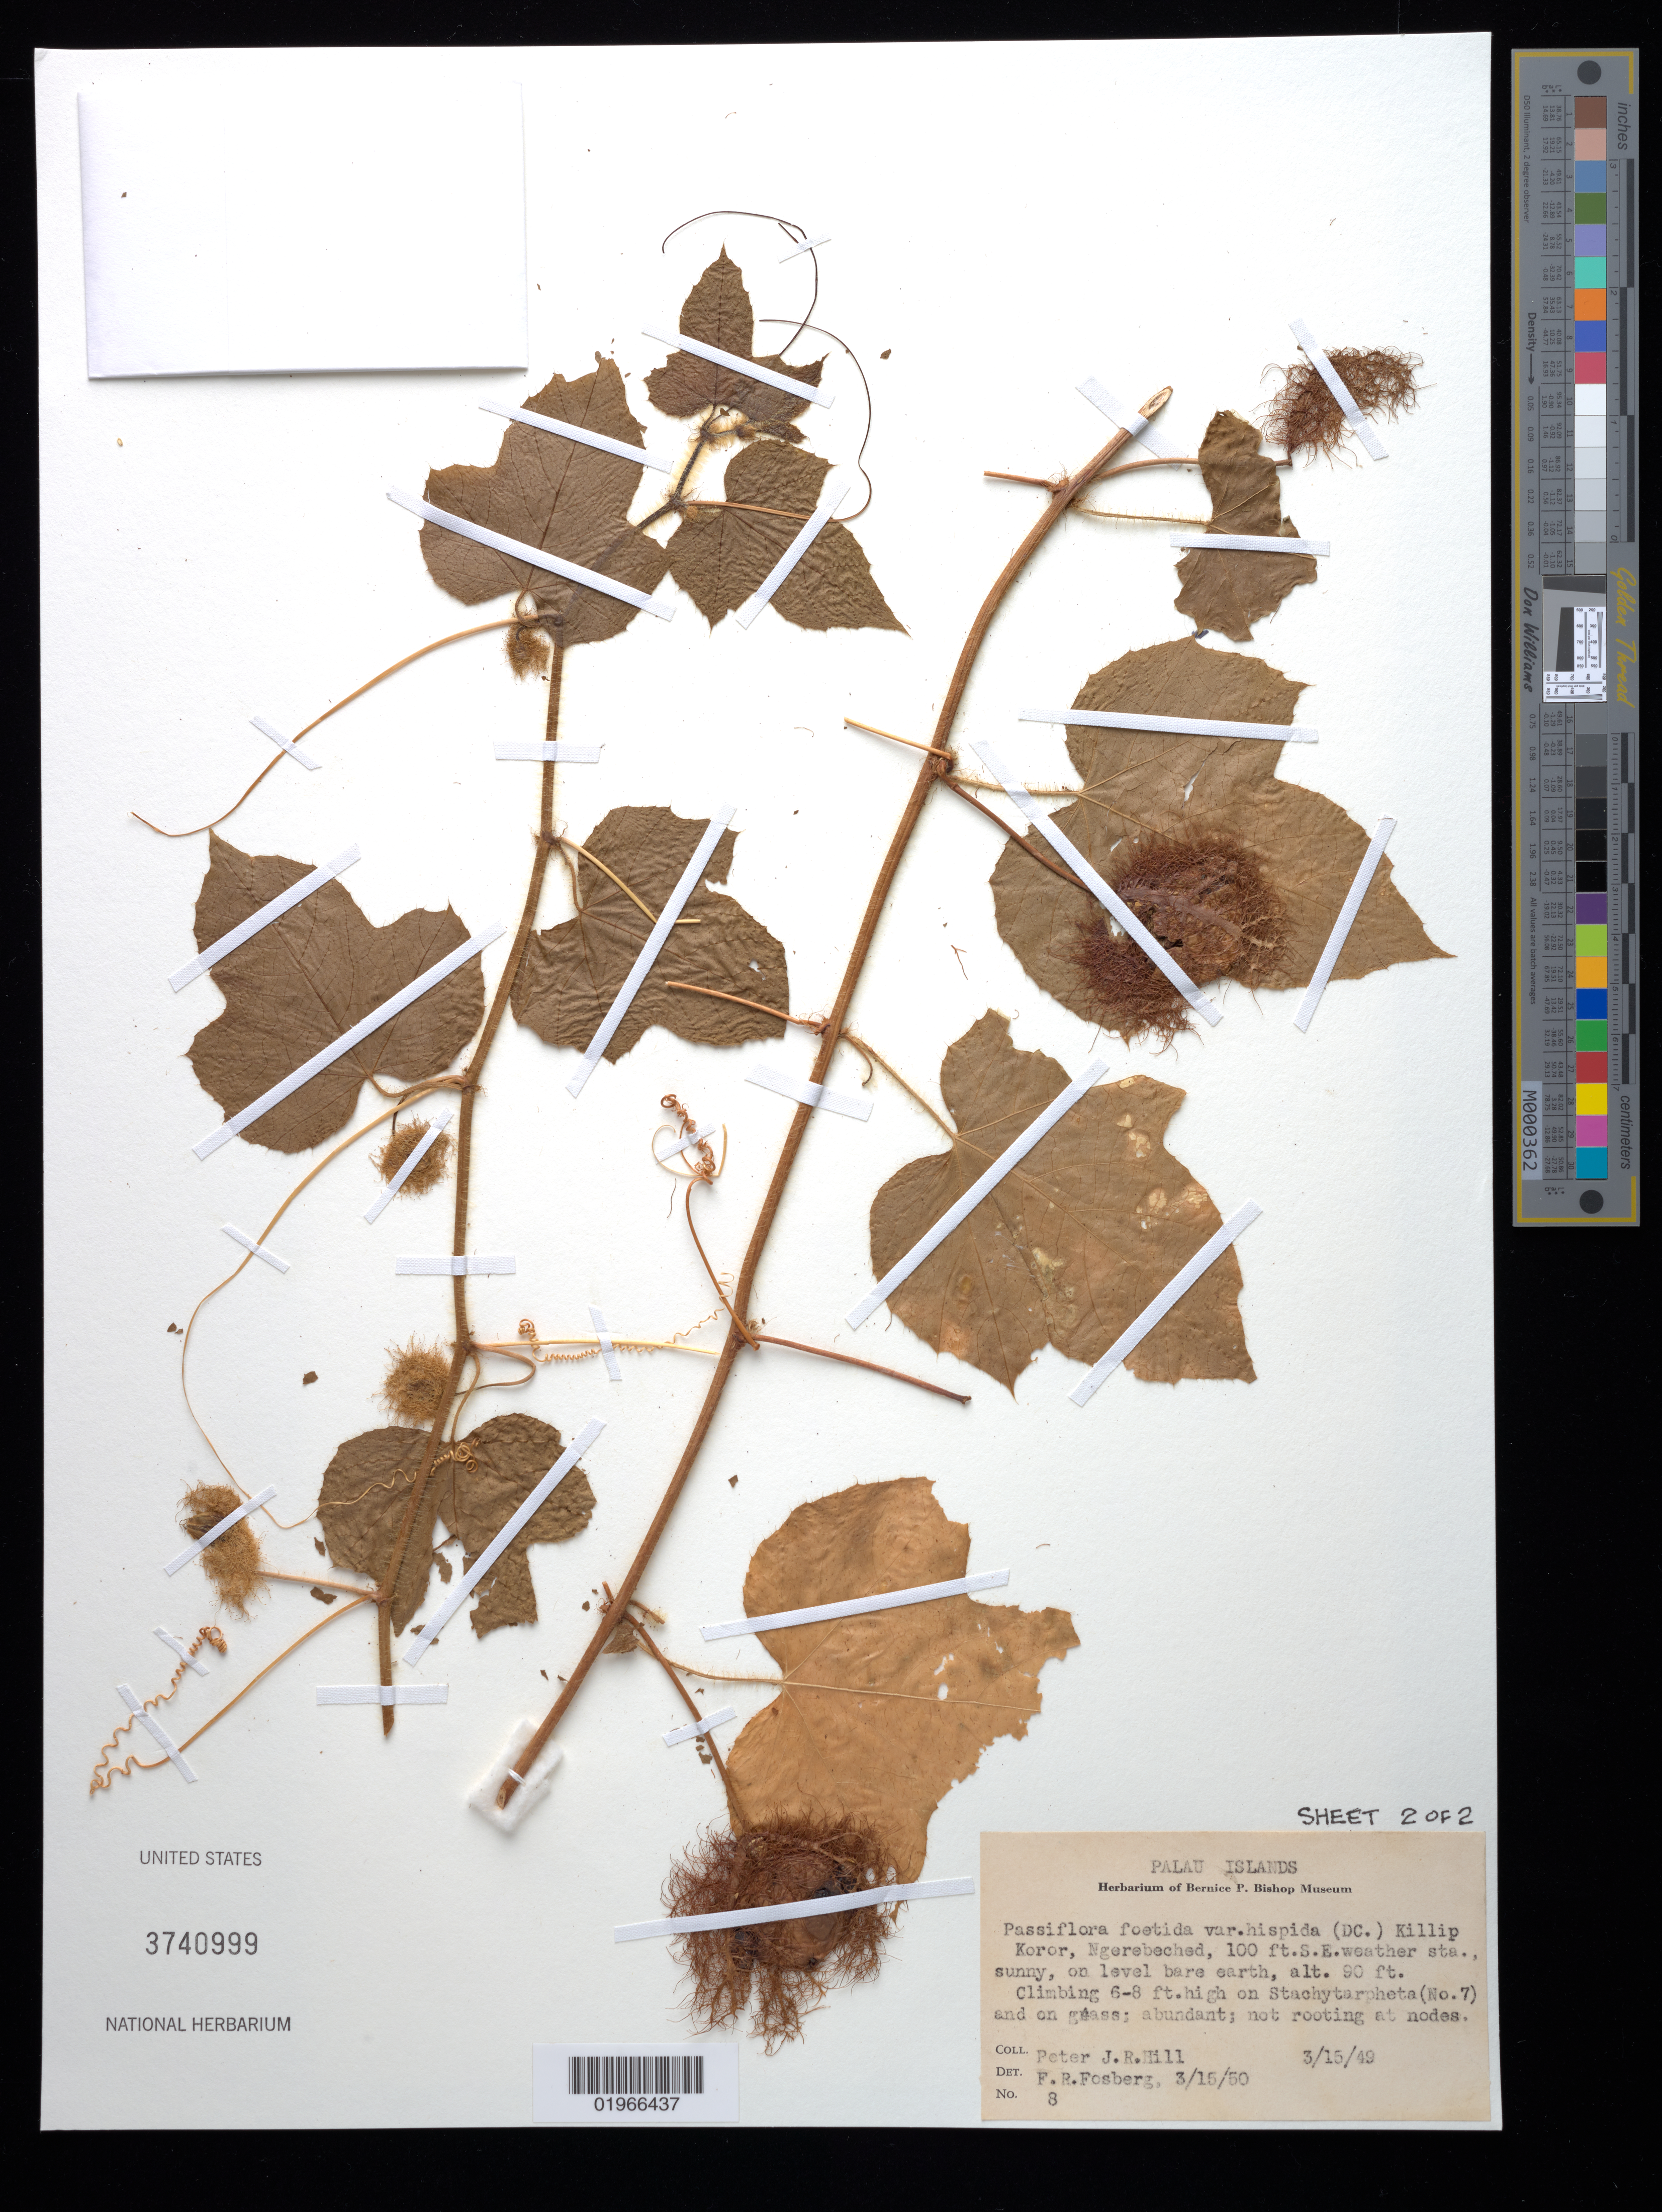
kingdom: Plantae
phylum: Tracheophyta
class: Magnoliopsida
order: Malpighiales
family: Passifloraceae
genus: Passiflora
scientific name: Passiflora foetida var. hispida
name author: (DC. ex Triana & Planch.) Killip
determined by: Fosberg, F. R.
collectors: P. J. R. Hill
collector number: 8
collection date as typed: Transcribed d/m/y: 15/3/49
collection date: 1949-03-15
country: Palau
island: Oreor [Koror]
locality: Palau Islands. Koror, Ngerebeched, 100 ft. SE weather station.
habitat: On bare earth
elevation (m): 27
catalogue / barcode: US 3740999